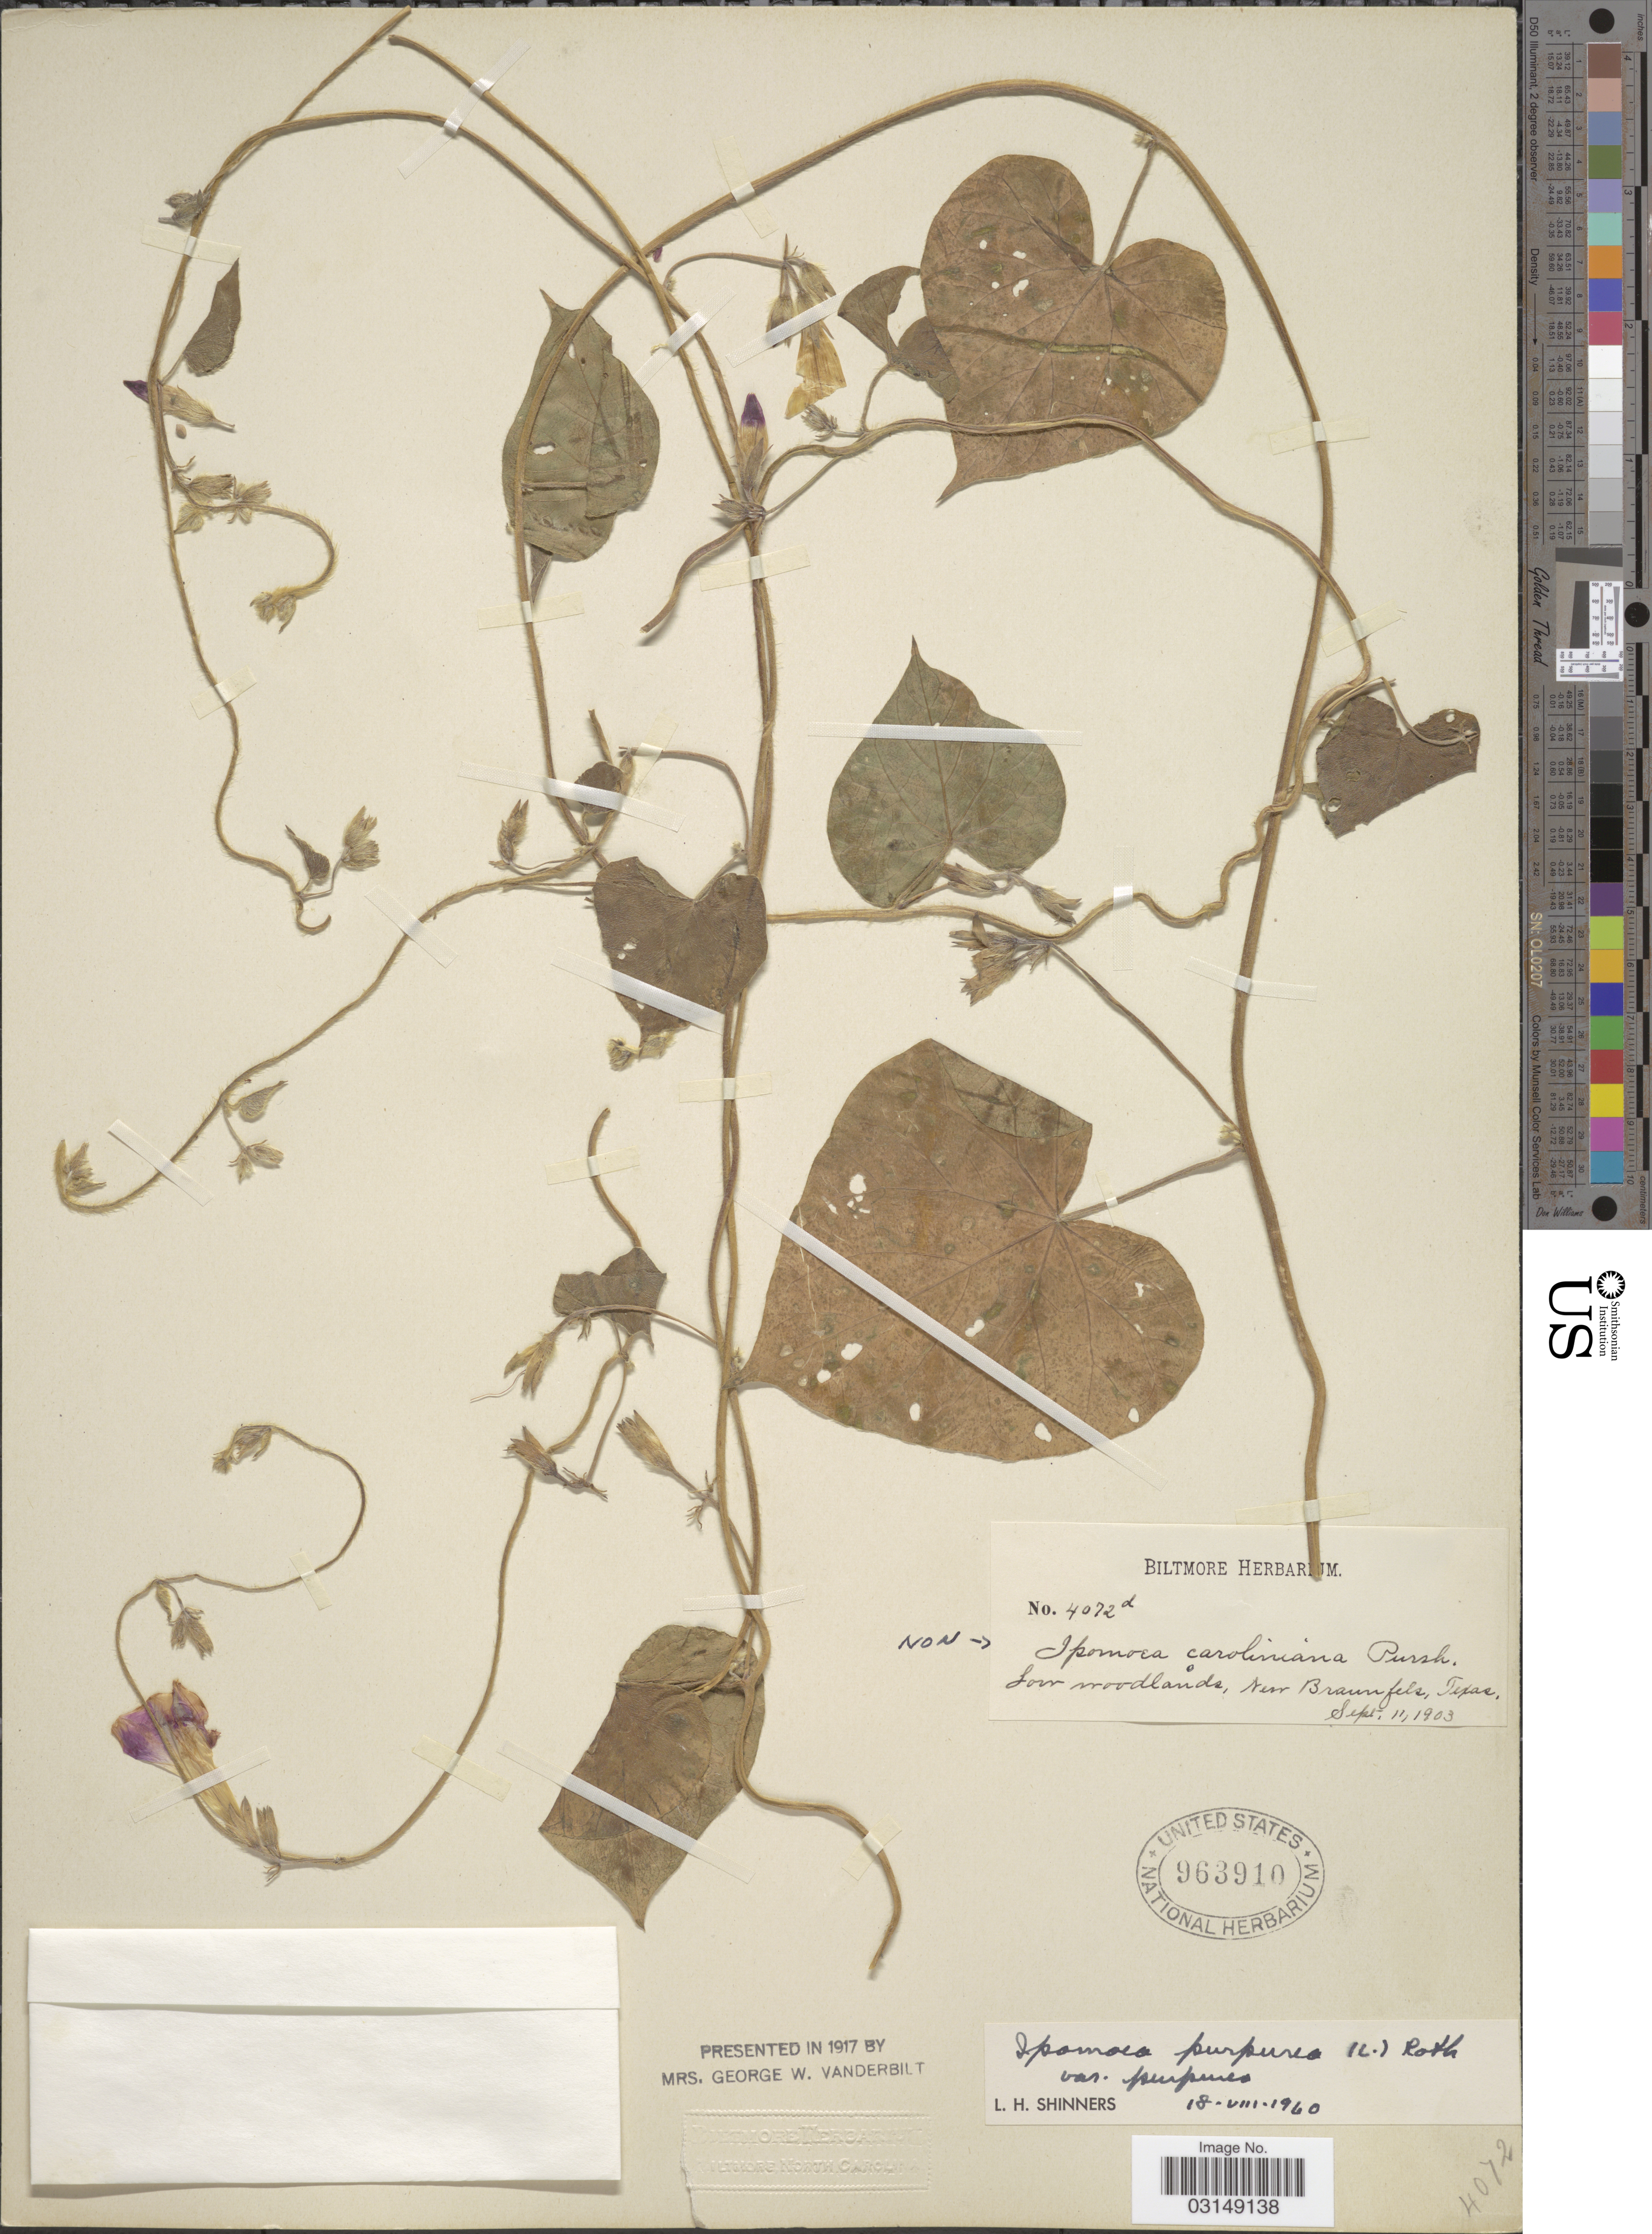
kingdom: Plantae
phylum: Tracheophyta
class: Magnoliopsida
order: Solanales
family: Convolvulaceae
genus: Ipomoea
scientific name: Ipomoea purpurea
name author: (L.) Roth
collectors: ex herb. Biltmore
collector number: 4072d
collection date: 1903-09-11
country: United States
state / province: Texas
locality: Low woodlands, New Braunfels.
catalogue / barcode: US 963910